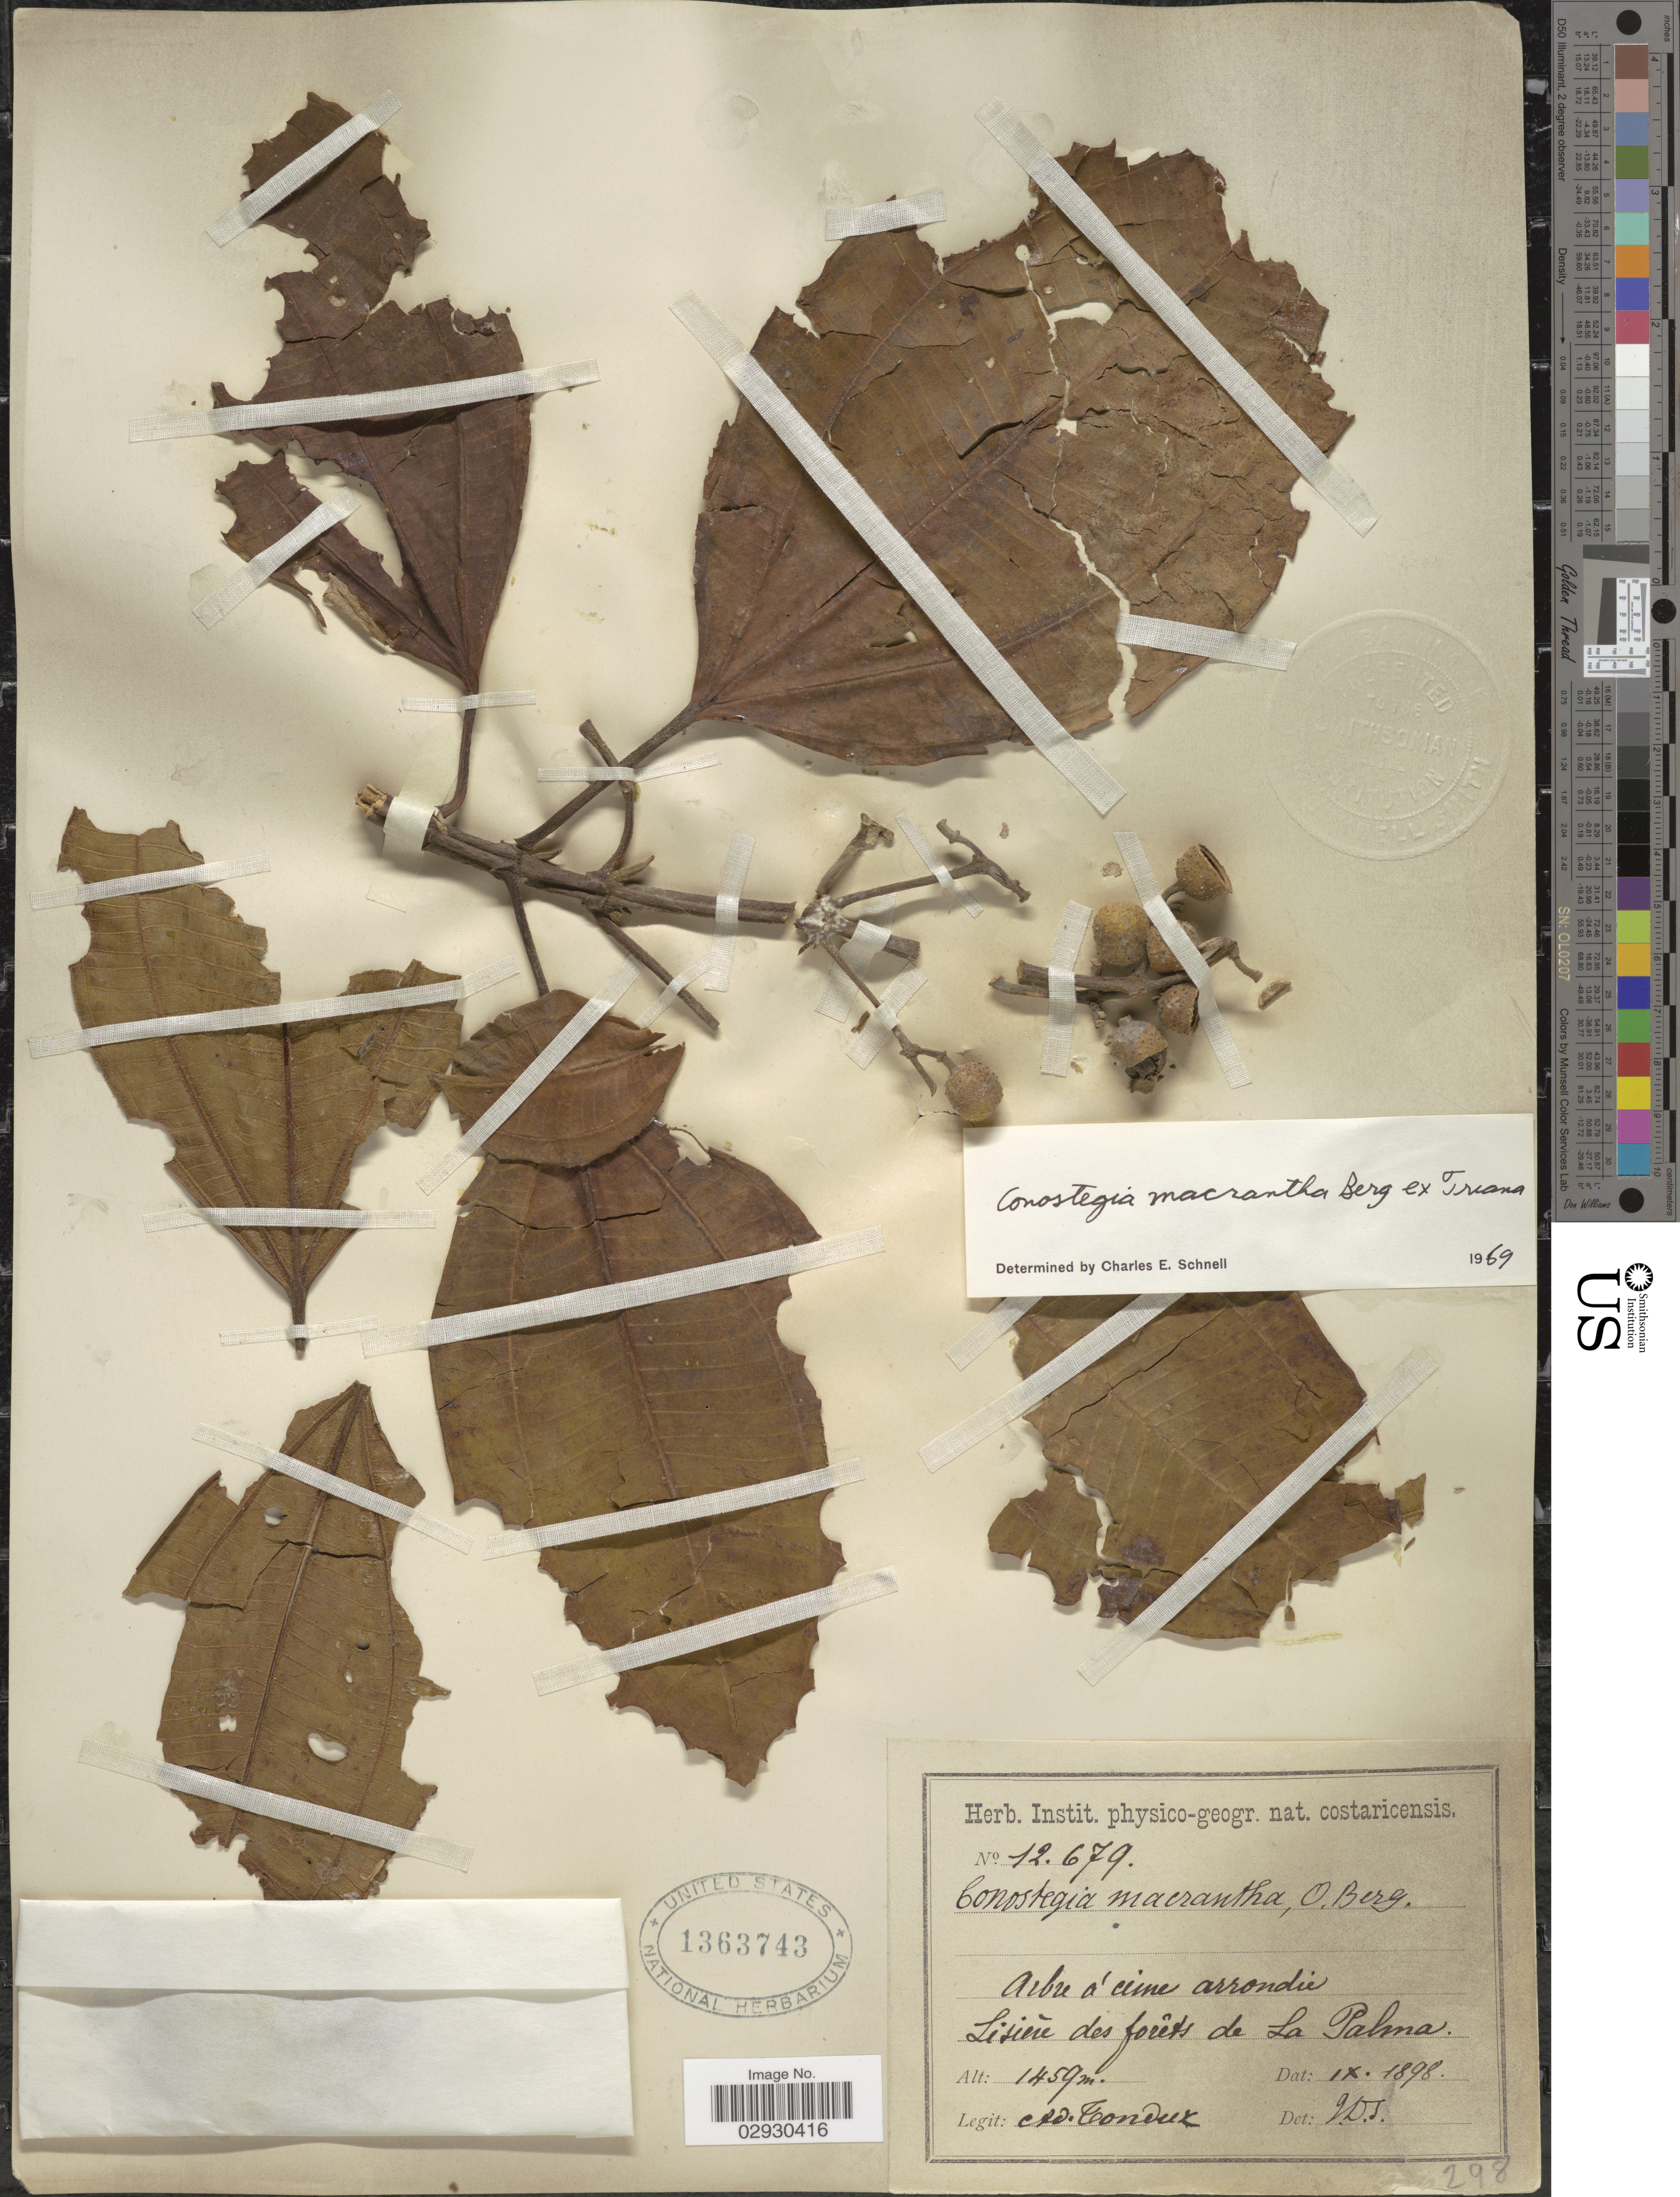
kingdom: Plantae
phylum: Tracheophyta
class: Magnoliopsida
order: Myrtales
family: Melastomataceae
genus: Conostegia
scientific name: Conostegia macrantha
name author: O. Berg ex Triana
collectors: A. Tonduz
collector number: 12679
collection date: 1898-09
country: Costa Rica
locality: Arbre á cime arrondie. Lisière des forêts de La Palma.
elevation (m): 1459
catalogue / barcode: US 1363743